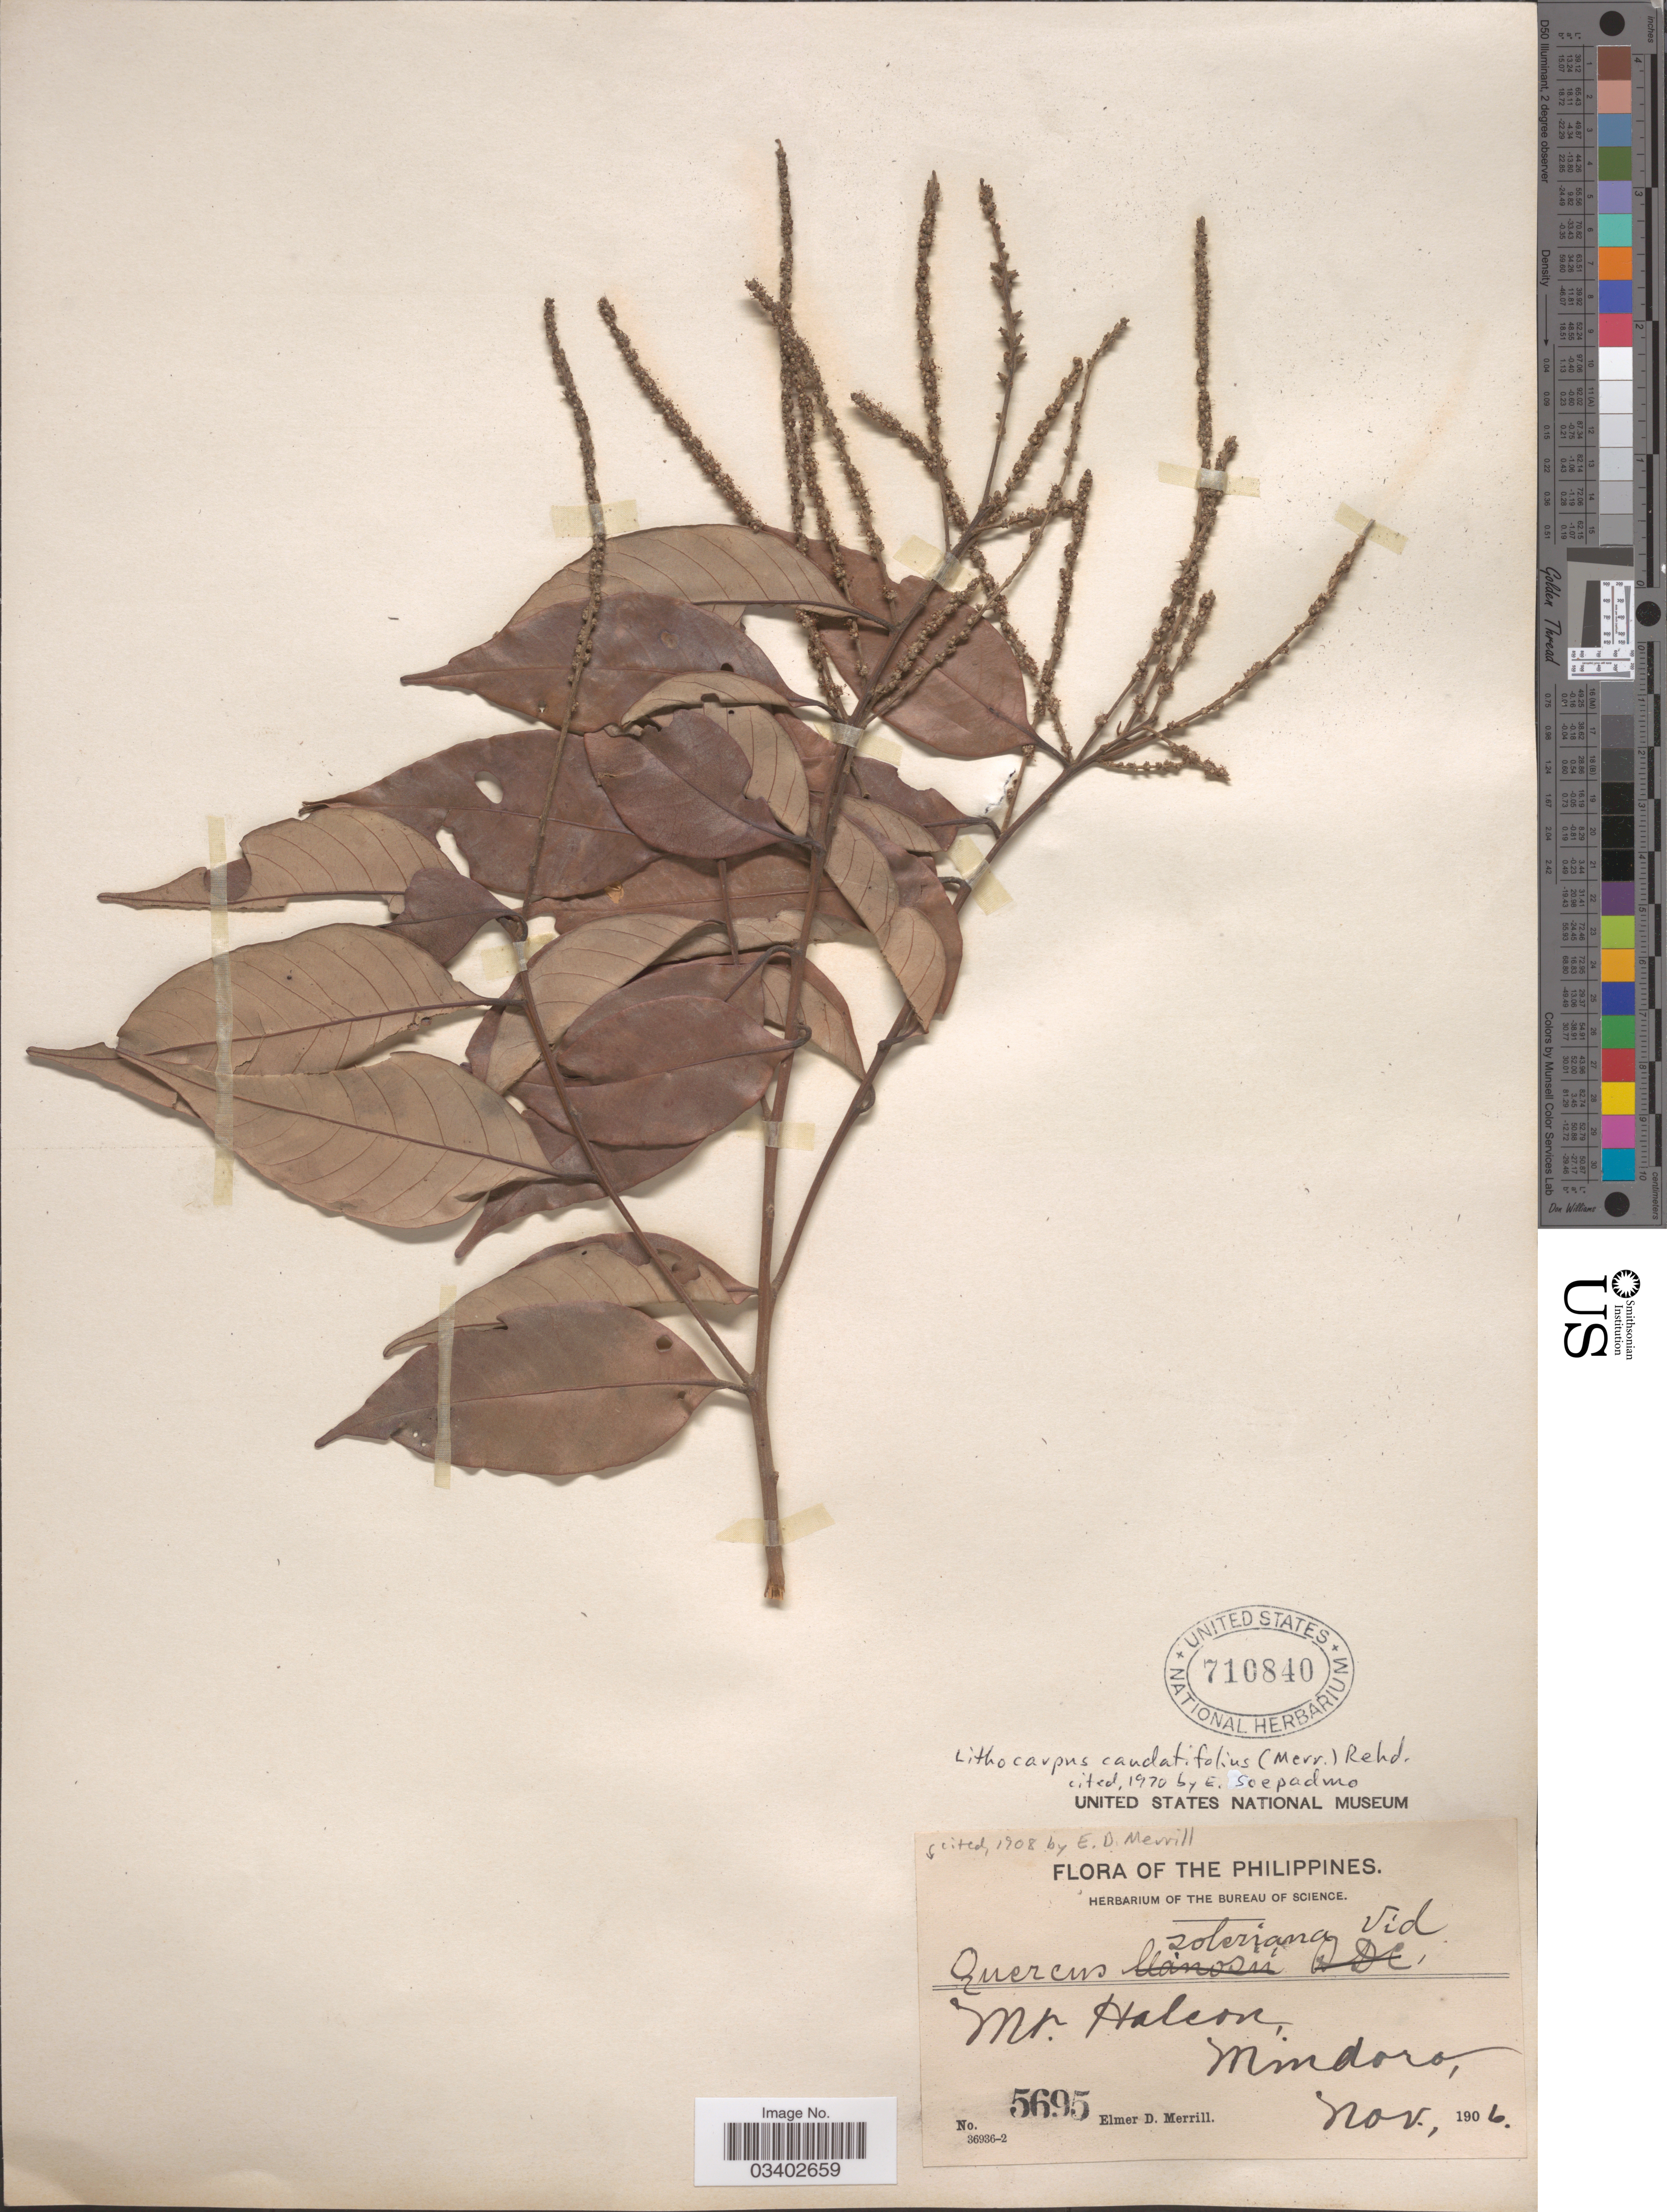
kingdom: Plantae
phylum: Tracheophyta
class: Magnoliopsida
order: Fagales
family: Fagaceae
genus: Lithocarpus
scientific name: Lithocarpus caudatifolius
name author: (Merr.) Rehder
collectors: E. D. Merrill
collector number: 5695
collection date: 1906-11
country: Philippines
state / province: Mimaropa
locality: Mt. Halcon, Mindoro.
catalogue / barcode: US 710840